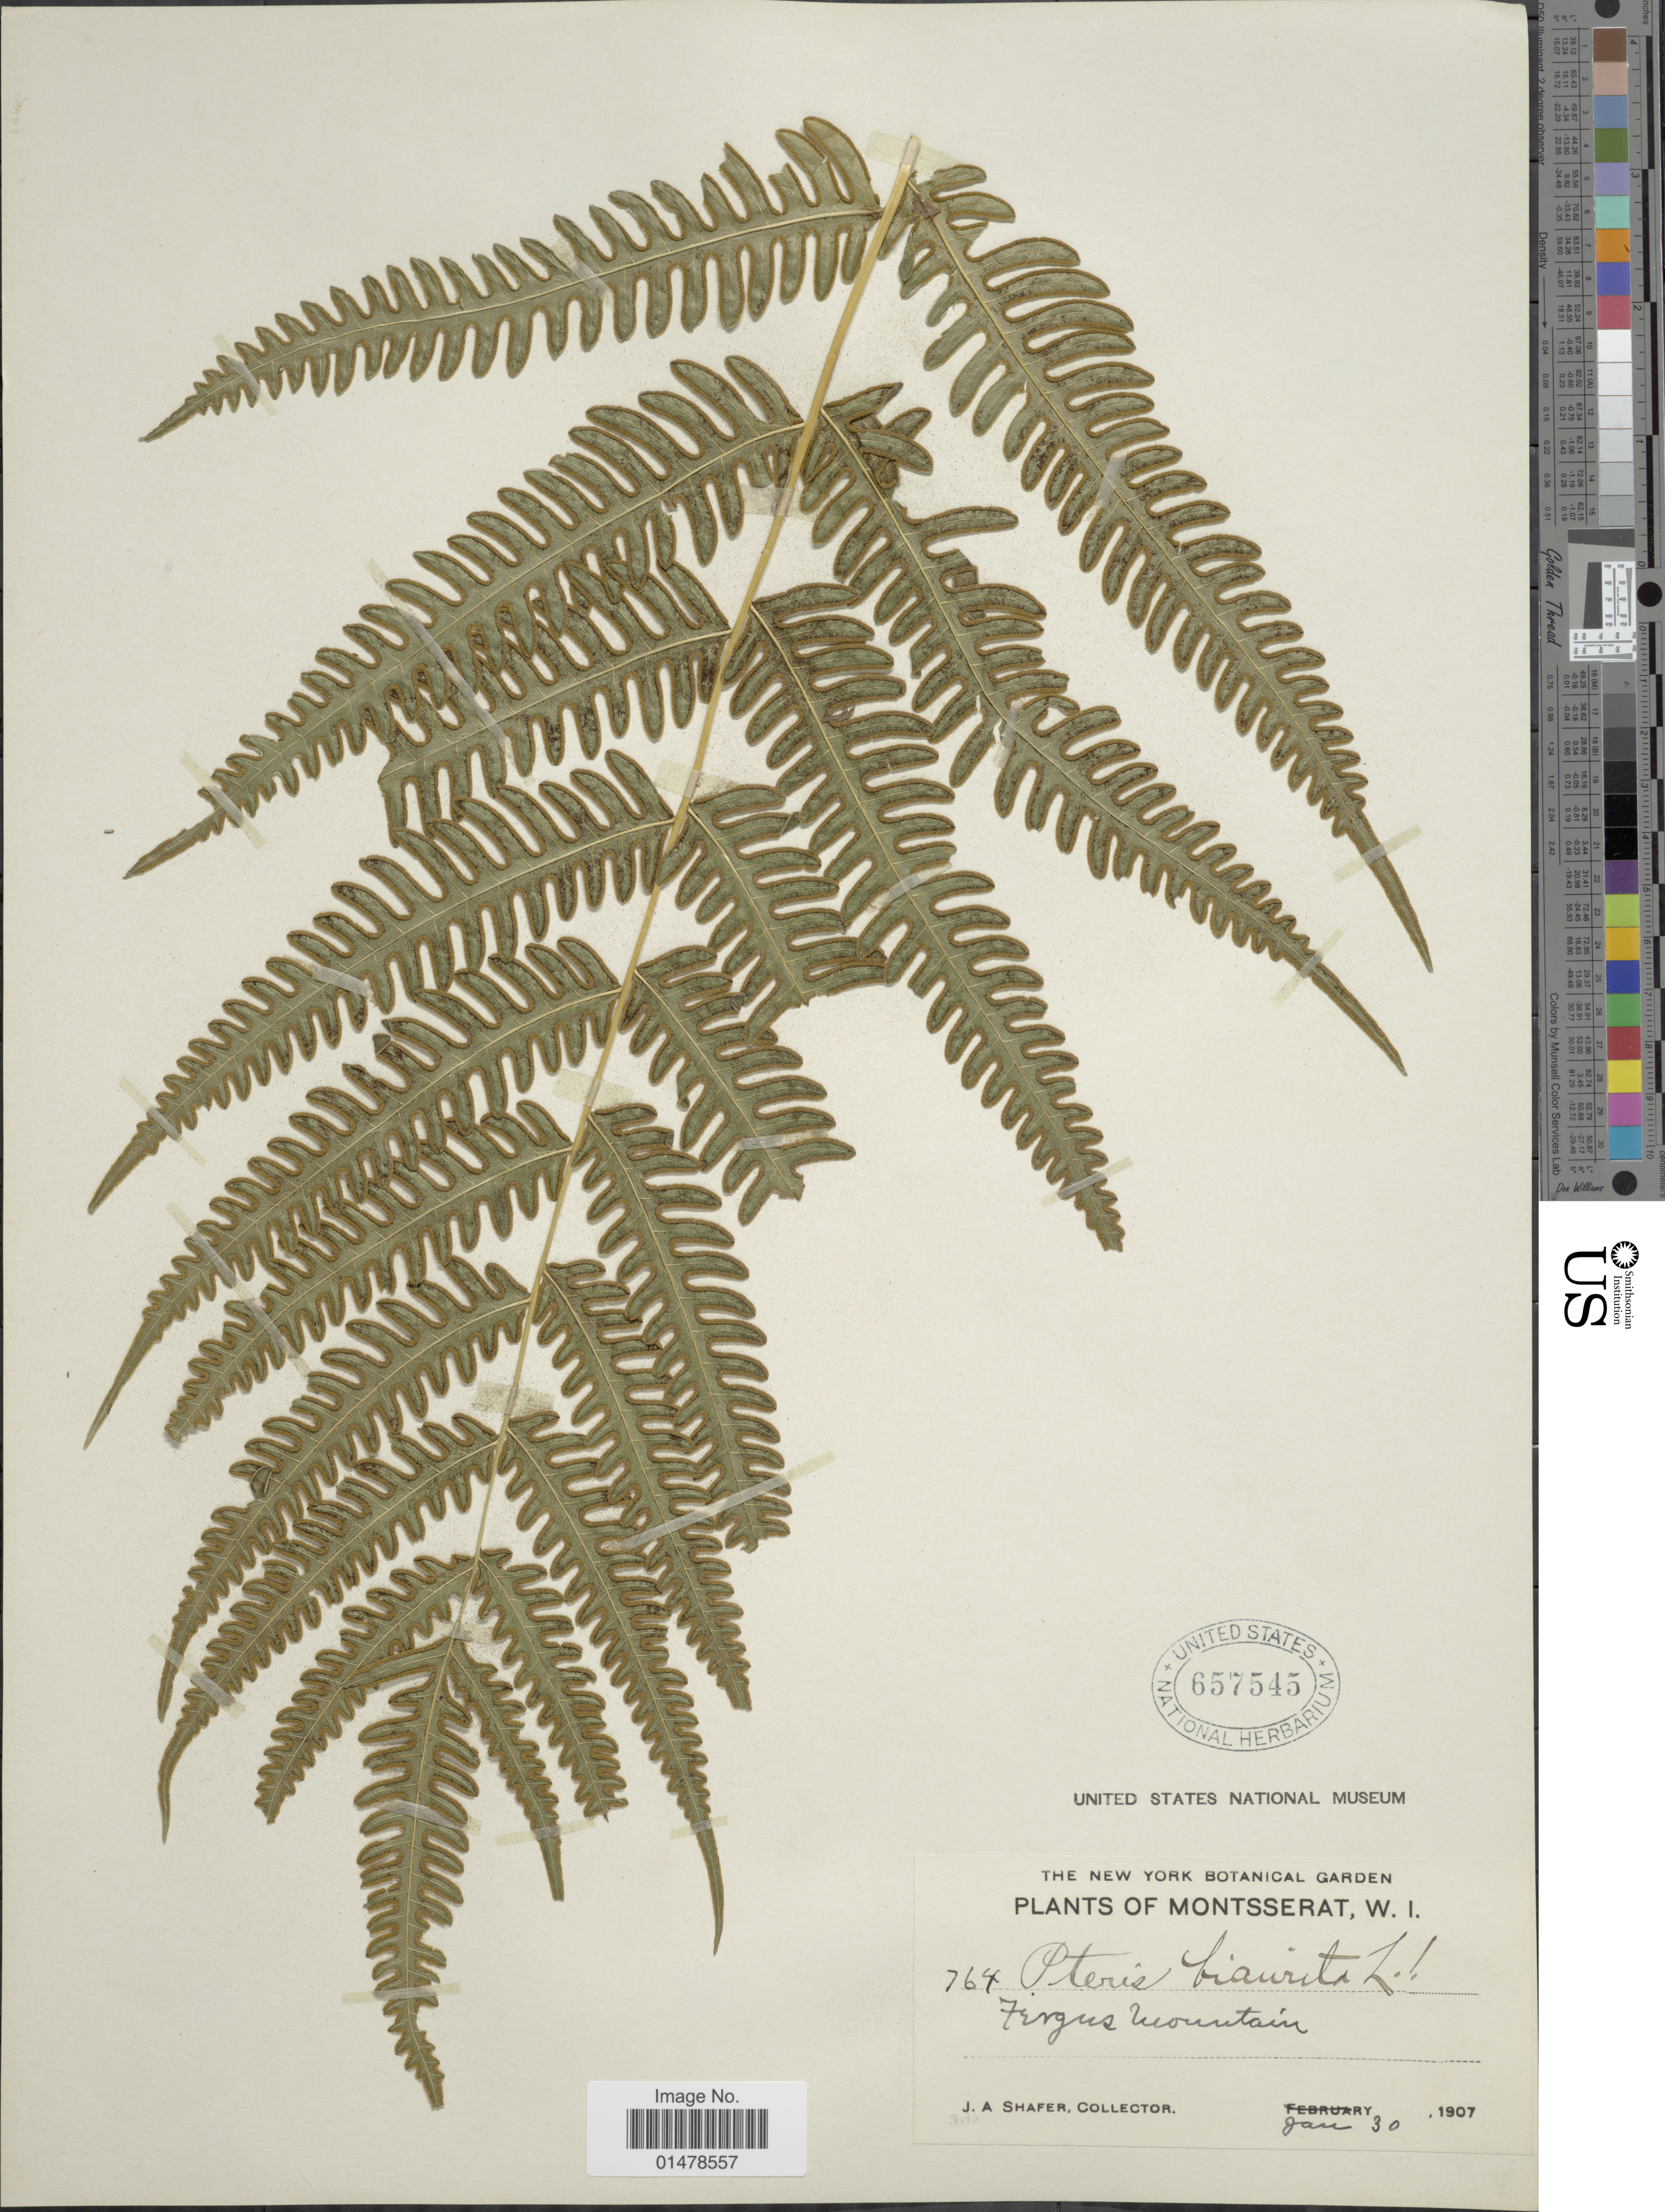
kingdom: Plantae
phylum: Tracheophyta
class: Polypodiopsida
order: Polypodiales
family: Pteridaceae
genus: Pteris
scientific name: Pteris biaurita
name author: L.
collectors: J. A. Shafer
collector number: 764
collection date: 1907-01-30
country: Montserrat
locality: W.I., Fergus Mountain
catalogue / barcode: US 657545